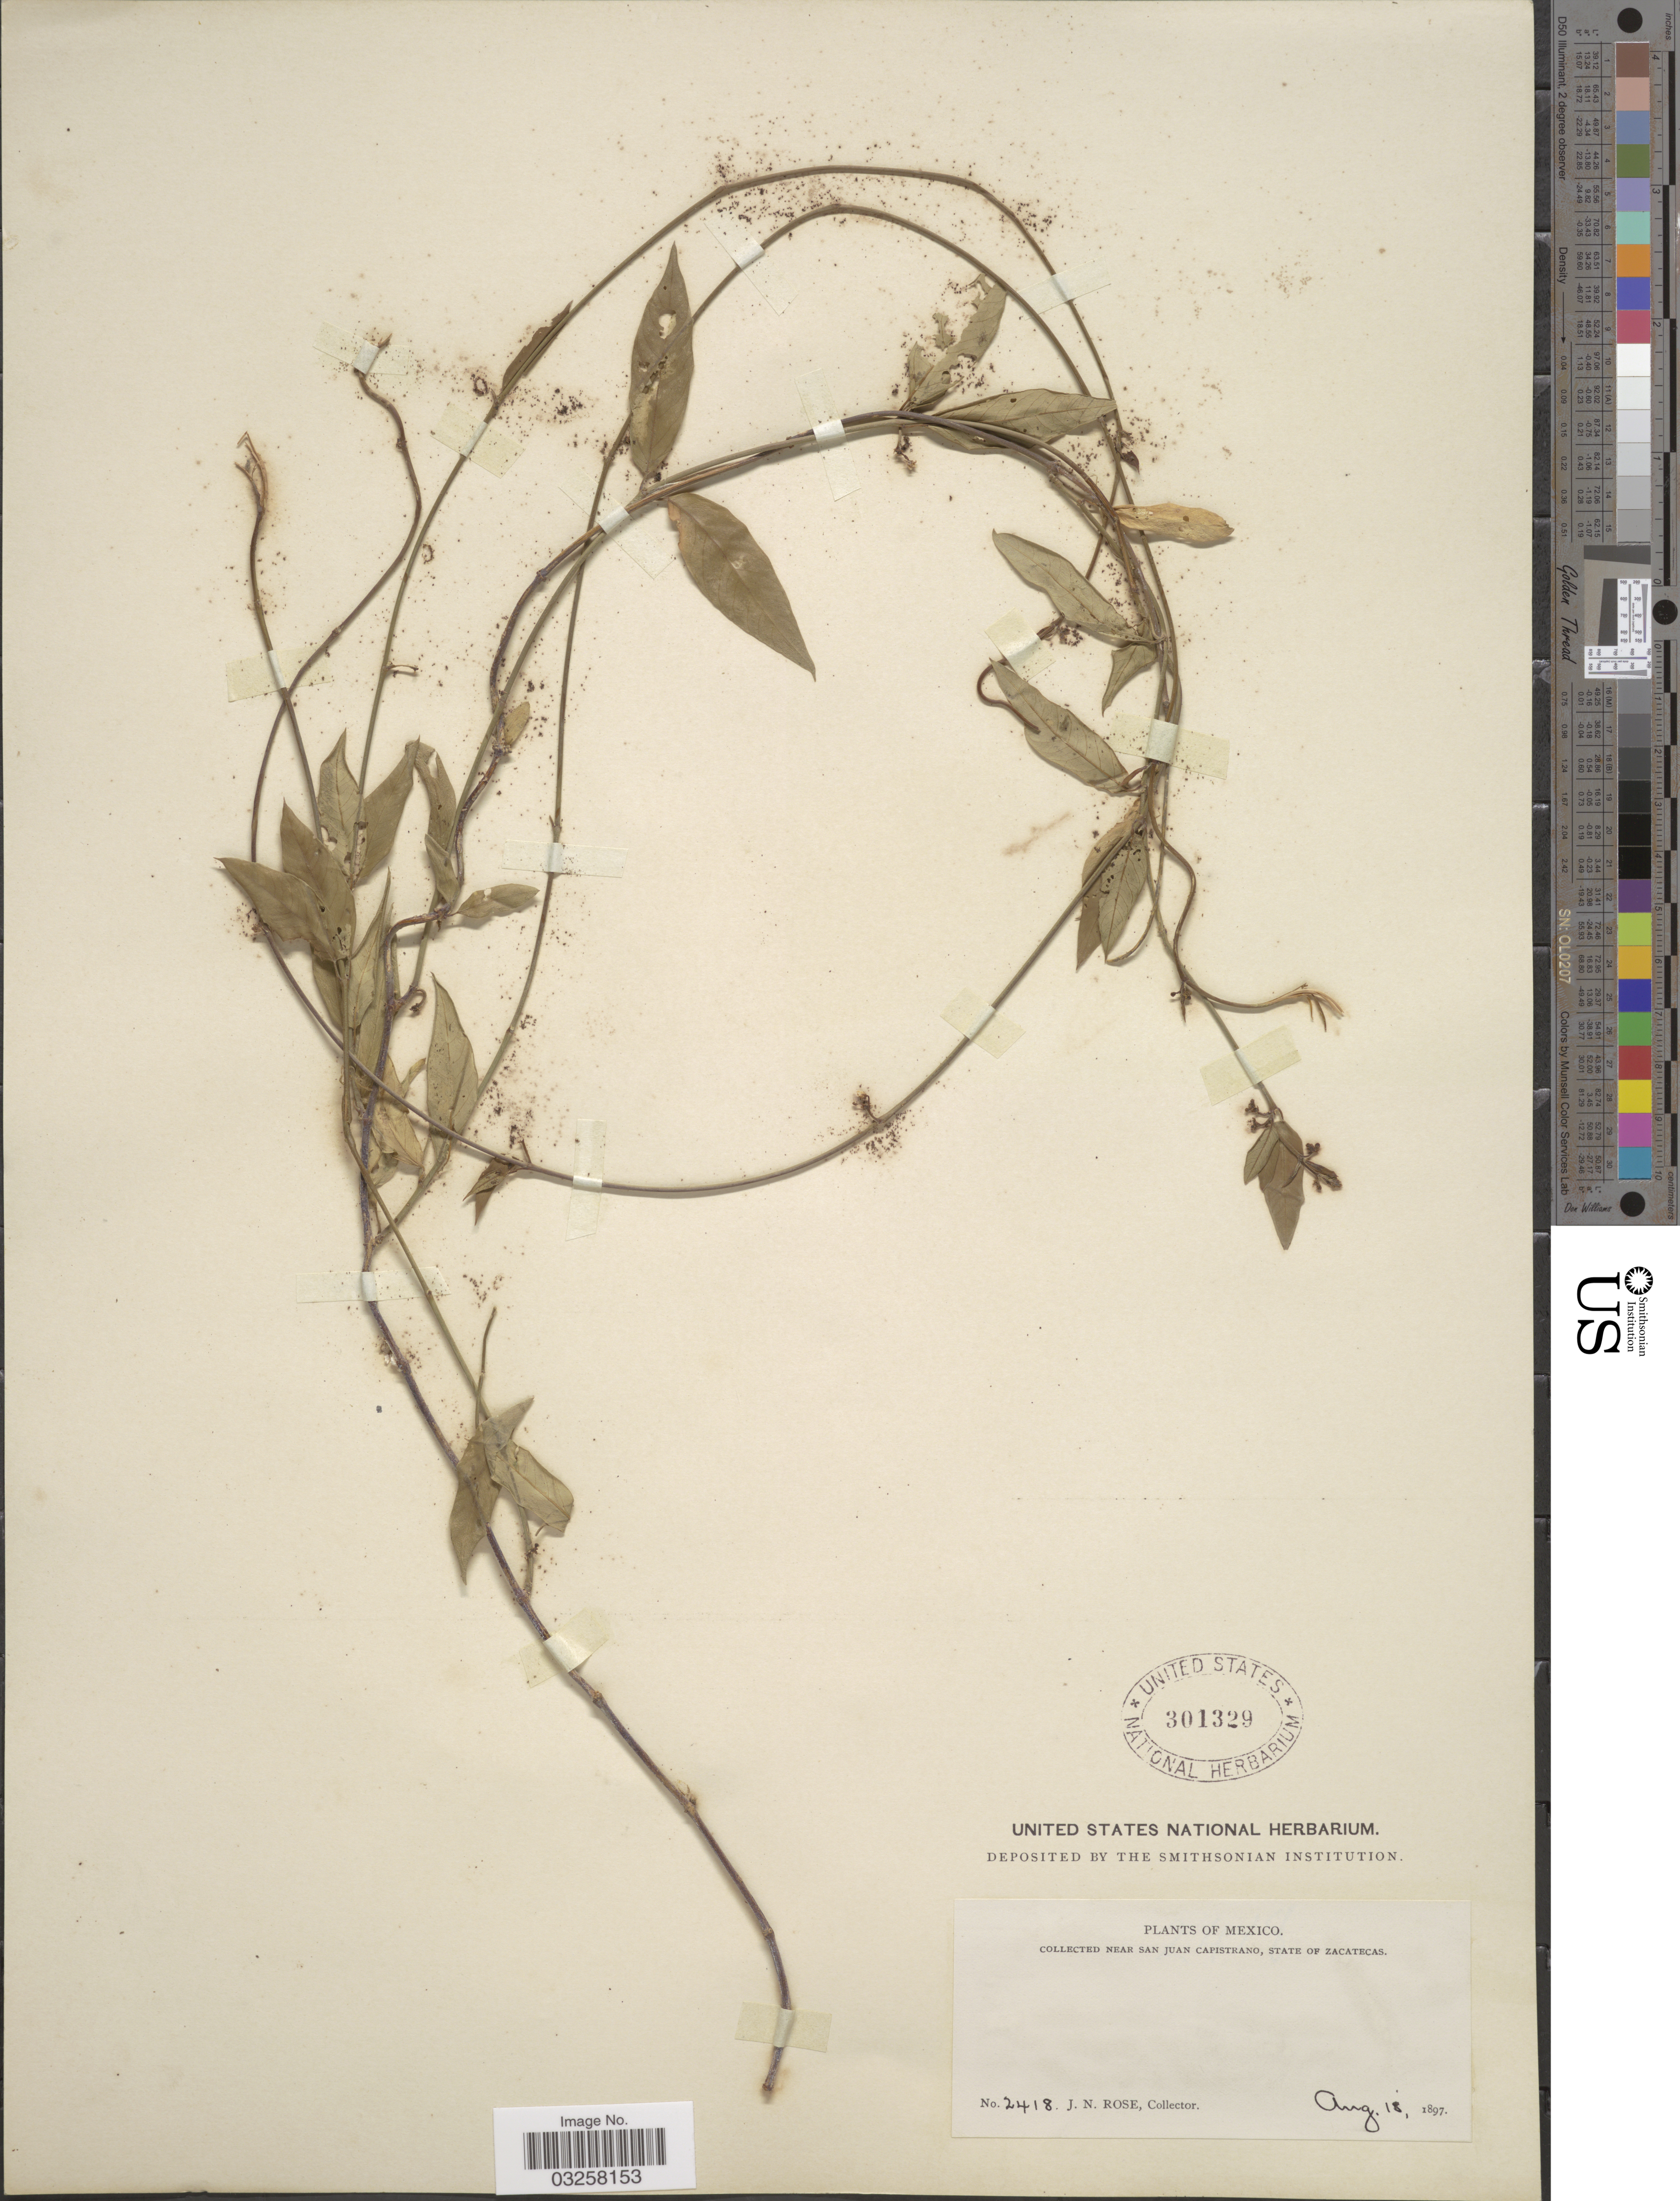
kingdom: Plantae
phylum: Tracheophyta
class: Magnoliopsida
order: Gentianales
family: Apocynaceae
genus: Metastelma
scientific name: Metastelma sp.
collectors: J. N. Rose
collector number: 2418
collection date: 1897-08-18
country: Mexico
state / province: Zacatecas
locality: Near San Juan Capistrano.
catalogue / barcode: US 301329